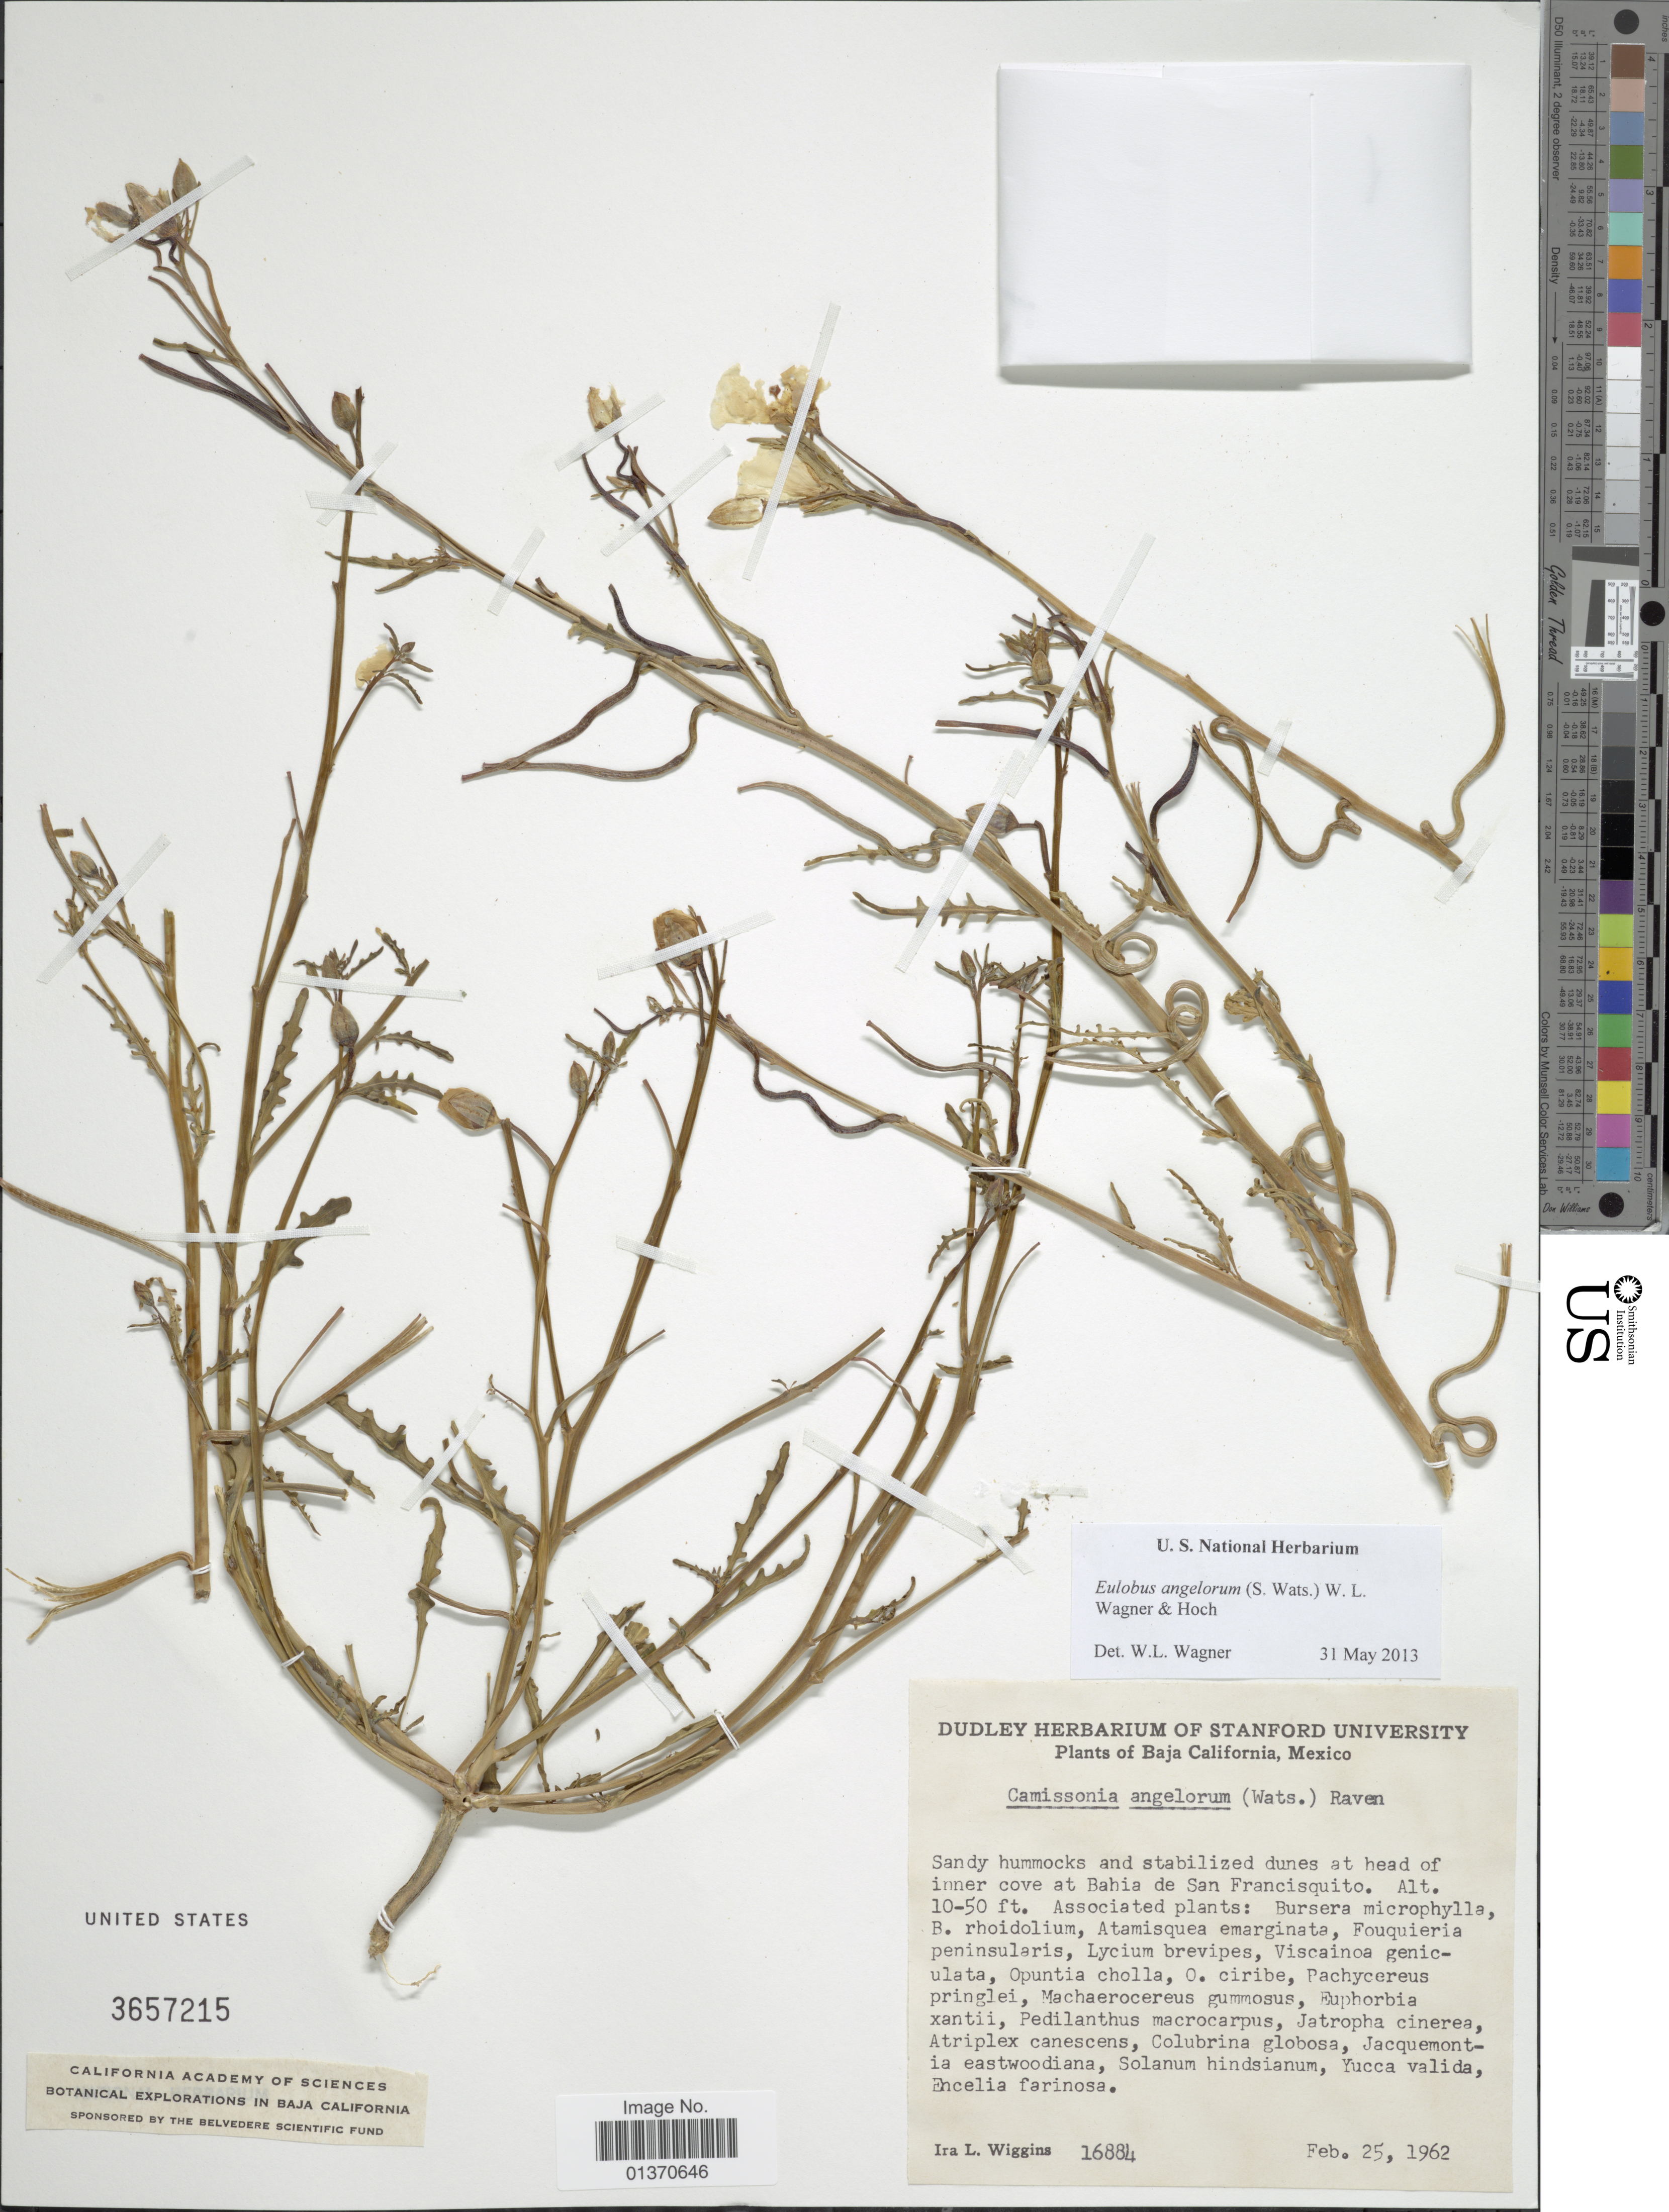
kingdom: Plantae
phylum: Tracheophyta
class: Magnoliopsida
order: Myrtales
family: Onagraceae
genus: Eulobus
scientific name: Eulobus angelorum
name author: (S. Watson) W.L. Wagner & Hoch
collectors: I. L. Wiggins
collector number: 16884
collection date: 1962-02-25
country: Mexico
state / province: Baja California Norte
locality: Sandy hummocks and stabilized dunes at head of inner cove at Bahia de San Francisquito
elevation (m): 3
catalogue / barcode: US 3657215